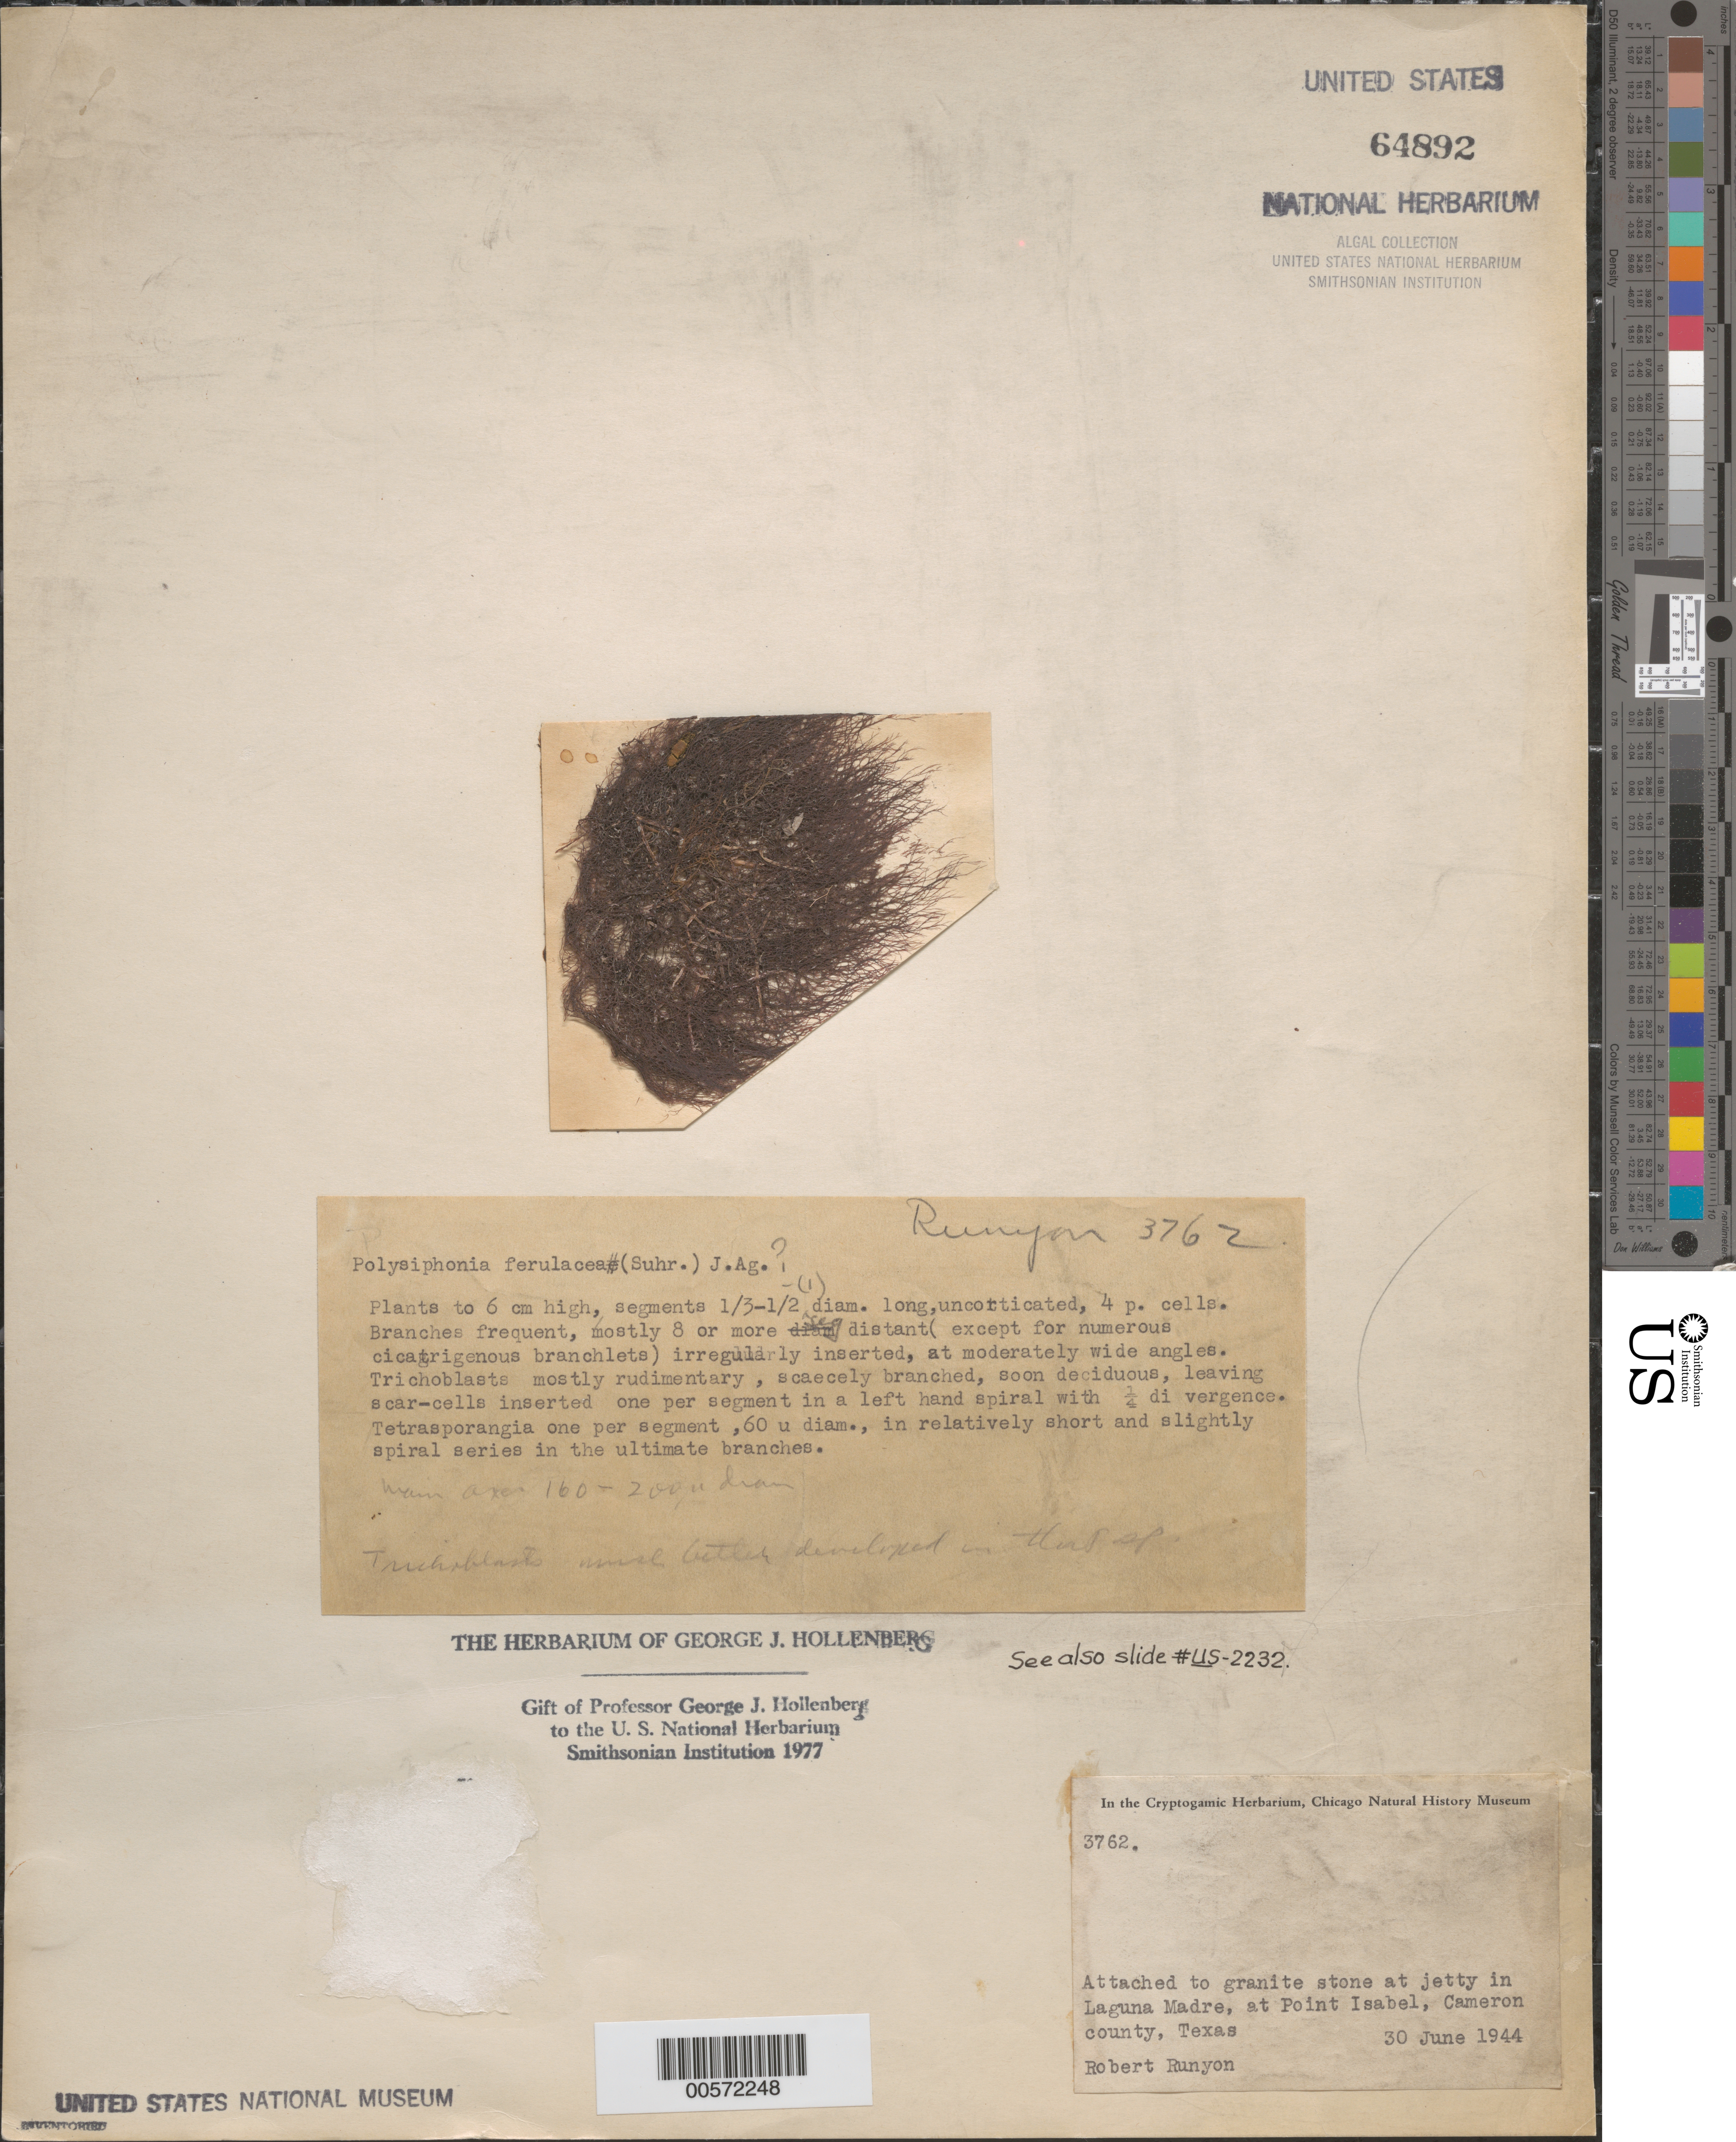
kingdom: Plantae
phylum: Rhodophyta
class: Florideophyceae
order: Ceramiales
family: Rhodomelaceae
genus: Melanothamnus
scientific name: Melanothamnus ferulaceus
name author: (Suhr ex J. Agardh) Diaz-Tapia & Maggs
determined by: Algae name updating Project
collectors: R. Runyon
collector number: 3762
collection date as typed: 30 Jun 1944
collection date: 1944-06-30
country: United States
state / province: Texas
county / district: Cameron County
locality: Point Isabel, Laguna Madre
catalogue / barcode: US 64892